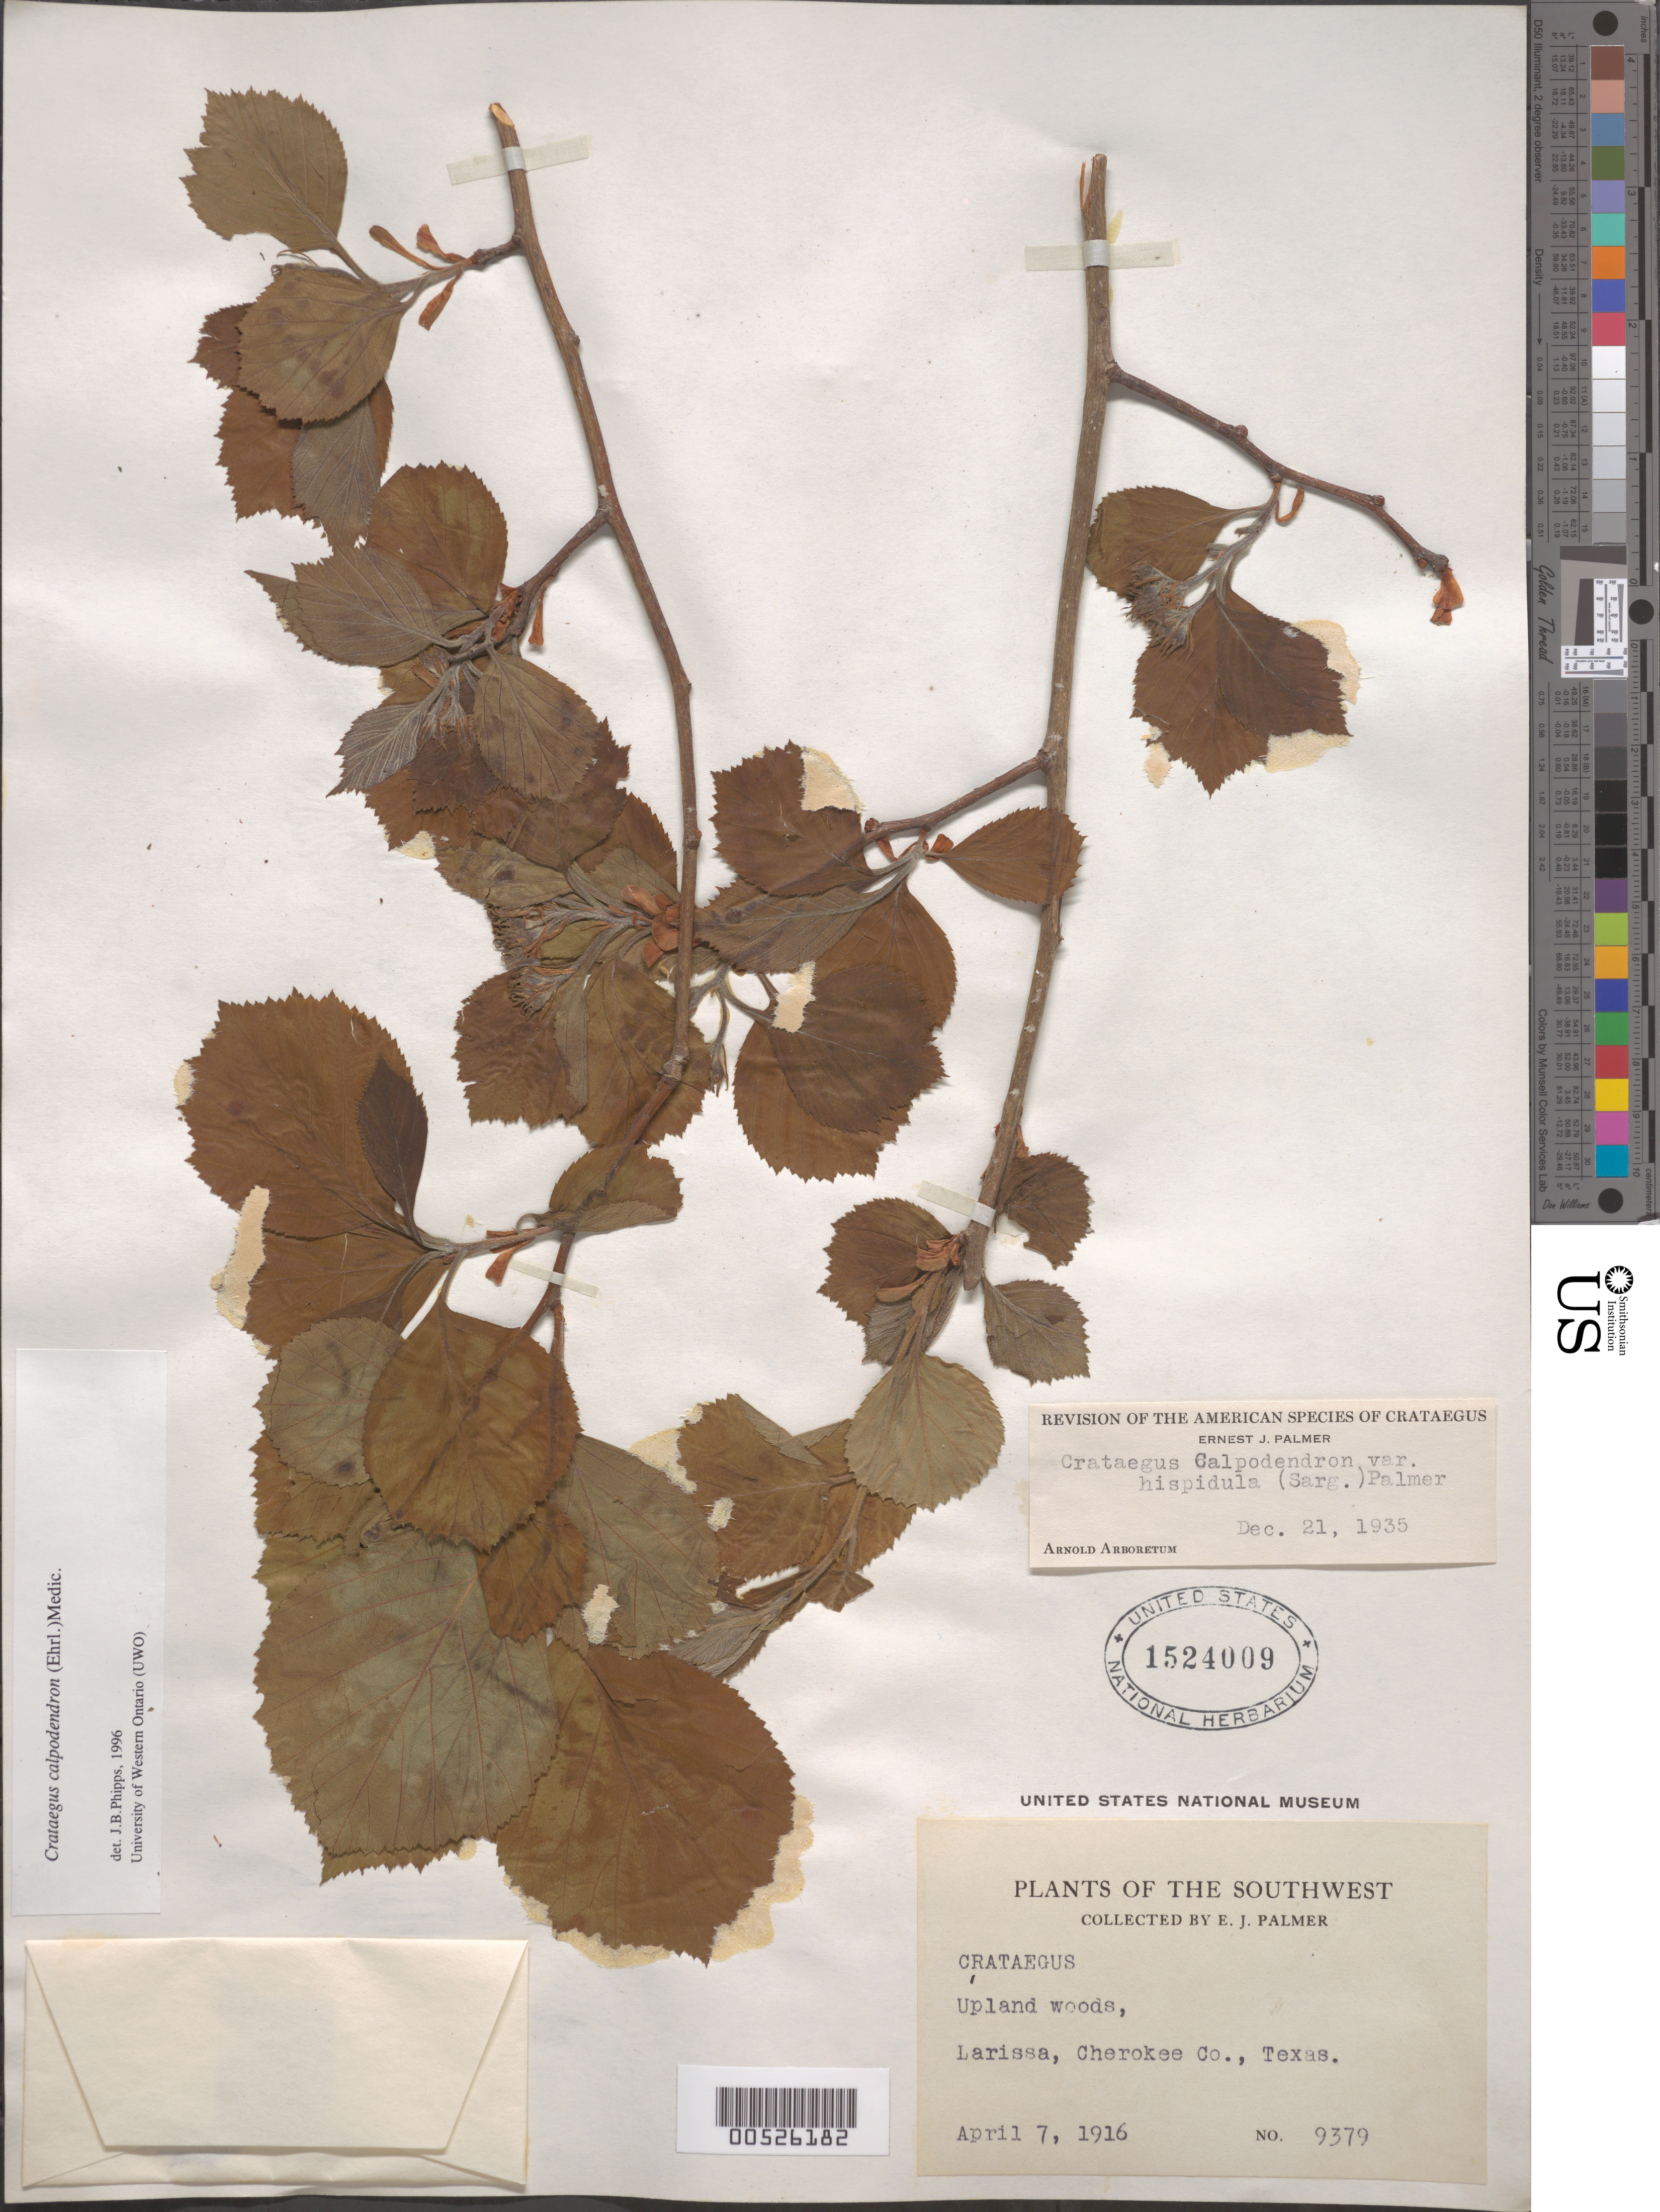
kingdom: Plantae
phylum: Tracheophyta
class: Magnoliopsida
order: Rosales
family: Rosaceae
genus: Crataegus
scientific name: Crataegus calpodendron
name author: (Ehrh.) Medik.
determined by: Phipps, James B., (UWO), University of Western Ontario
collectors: E. J. Palmer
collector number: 9379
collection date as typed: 07 Aug 1916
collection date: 1916-08-07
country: United States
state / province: Texas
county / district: Cherokee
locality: Larissa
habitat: Upland woods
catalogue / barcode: US 1524009